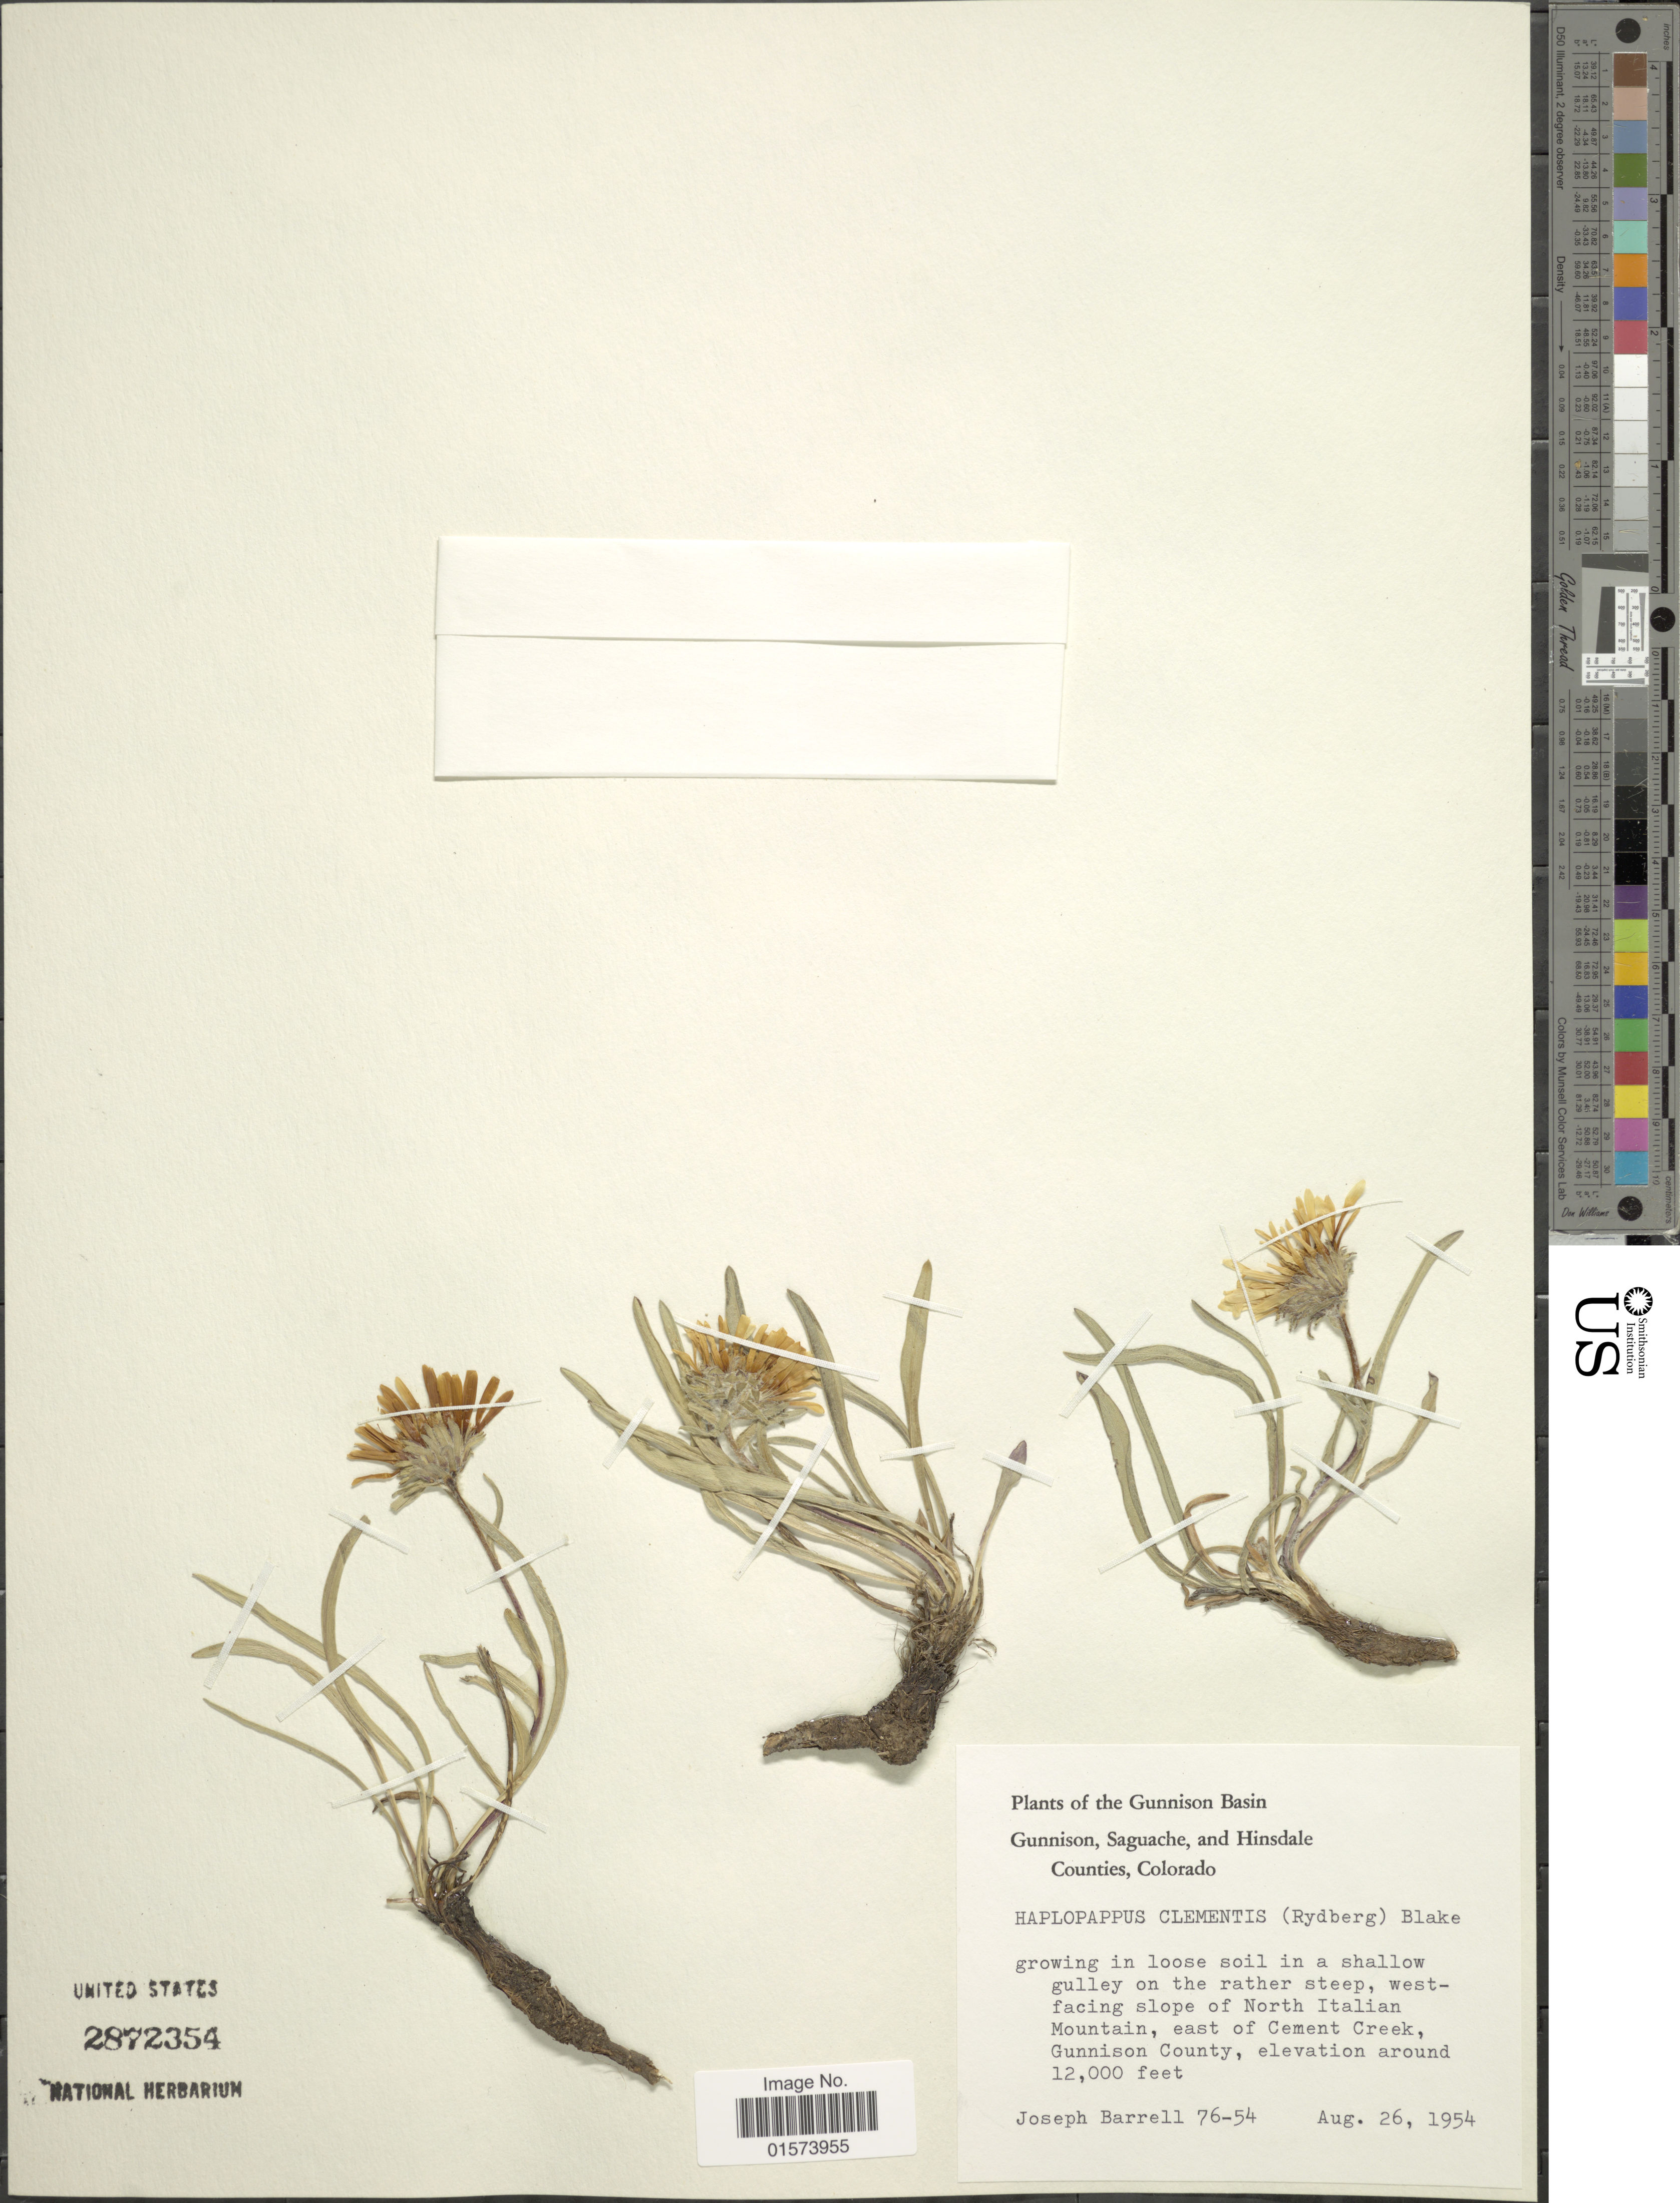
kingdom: Plantae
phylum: Tracheophyta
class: Magnoliopsida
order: Asterales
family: Asteraceae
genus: Pyrrocoma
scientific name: Pyrrocoma clementis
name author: Rydb.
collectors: J. Barrell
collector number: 76-54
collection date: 1954-08-26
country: United States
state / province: Colorado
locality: Gunnison Basin, Gunnison, Saguache, and Hinsdale Counties, growing in loose soil in a shallow gulley on the rather steep, west-facing slope on North Italian Mountain, east of Cement Creek, Gunnison County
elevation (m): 3658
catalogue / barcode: US 2872354